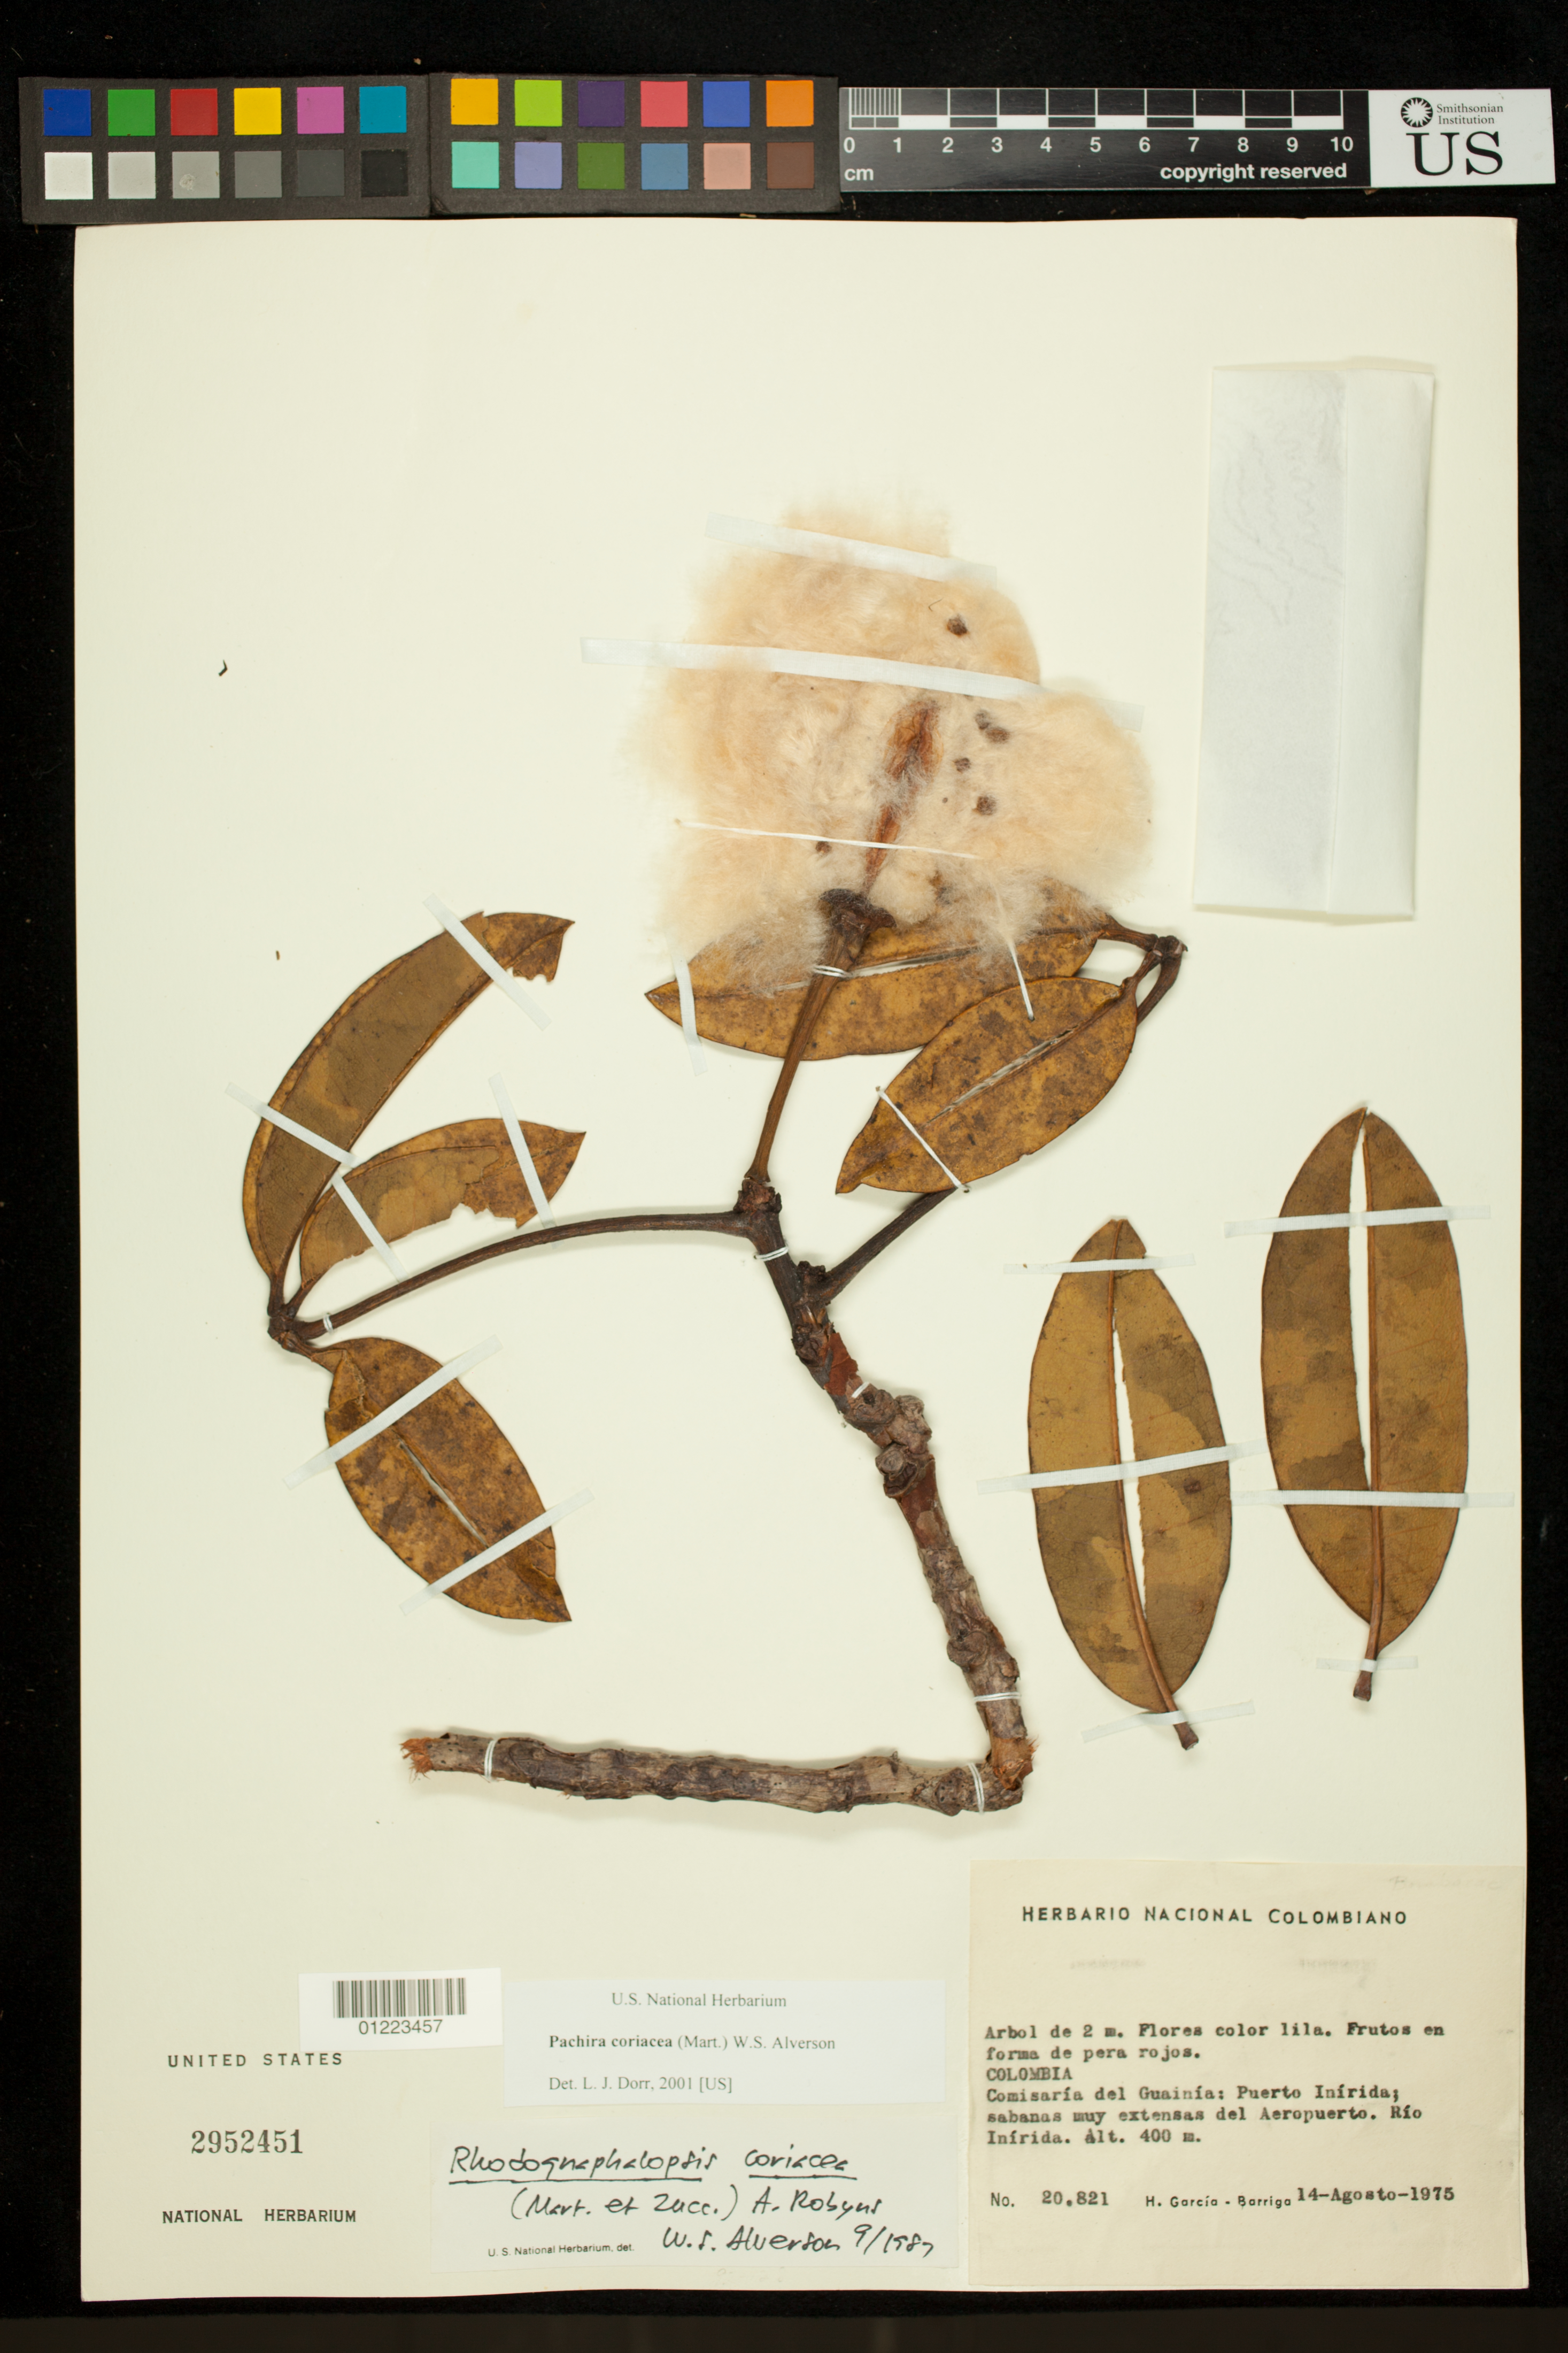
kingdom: Plantae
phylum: Tracheophyta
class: Magnoliopsida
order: Malvales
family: Malvaceae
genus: Pachira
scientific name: Pachira coriacea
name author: (C. Mart.) W.S. Alverson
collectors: H. García Barriga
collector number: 20821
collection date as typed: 8/14/1975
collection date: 1975-08-14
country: Colombia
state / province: Guainía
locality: Comisaría del Guainía : Puerto Inírida; sabanas muy extensas del Aeropuerto. Río Inírida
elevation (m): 400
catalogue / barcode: US 2952451